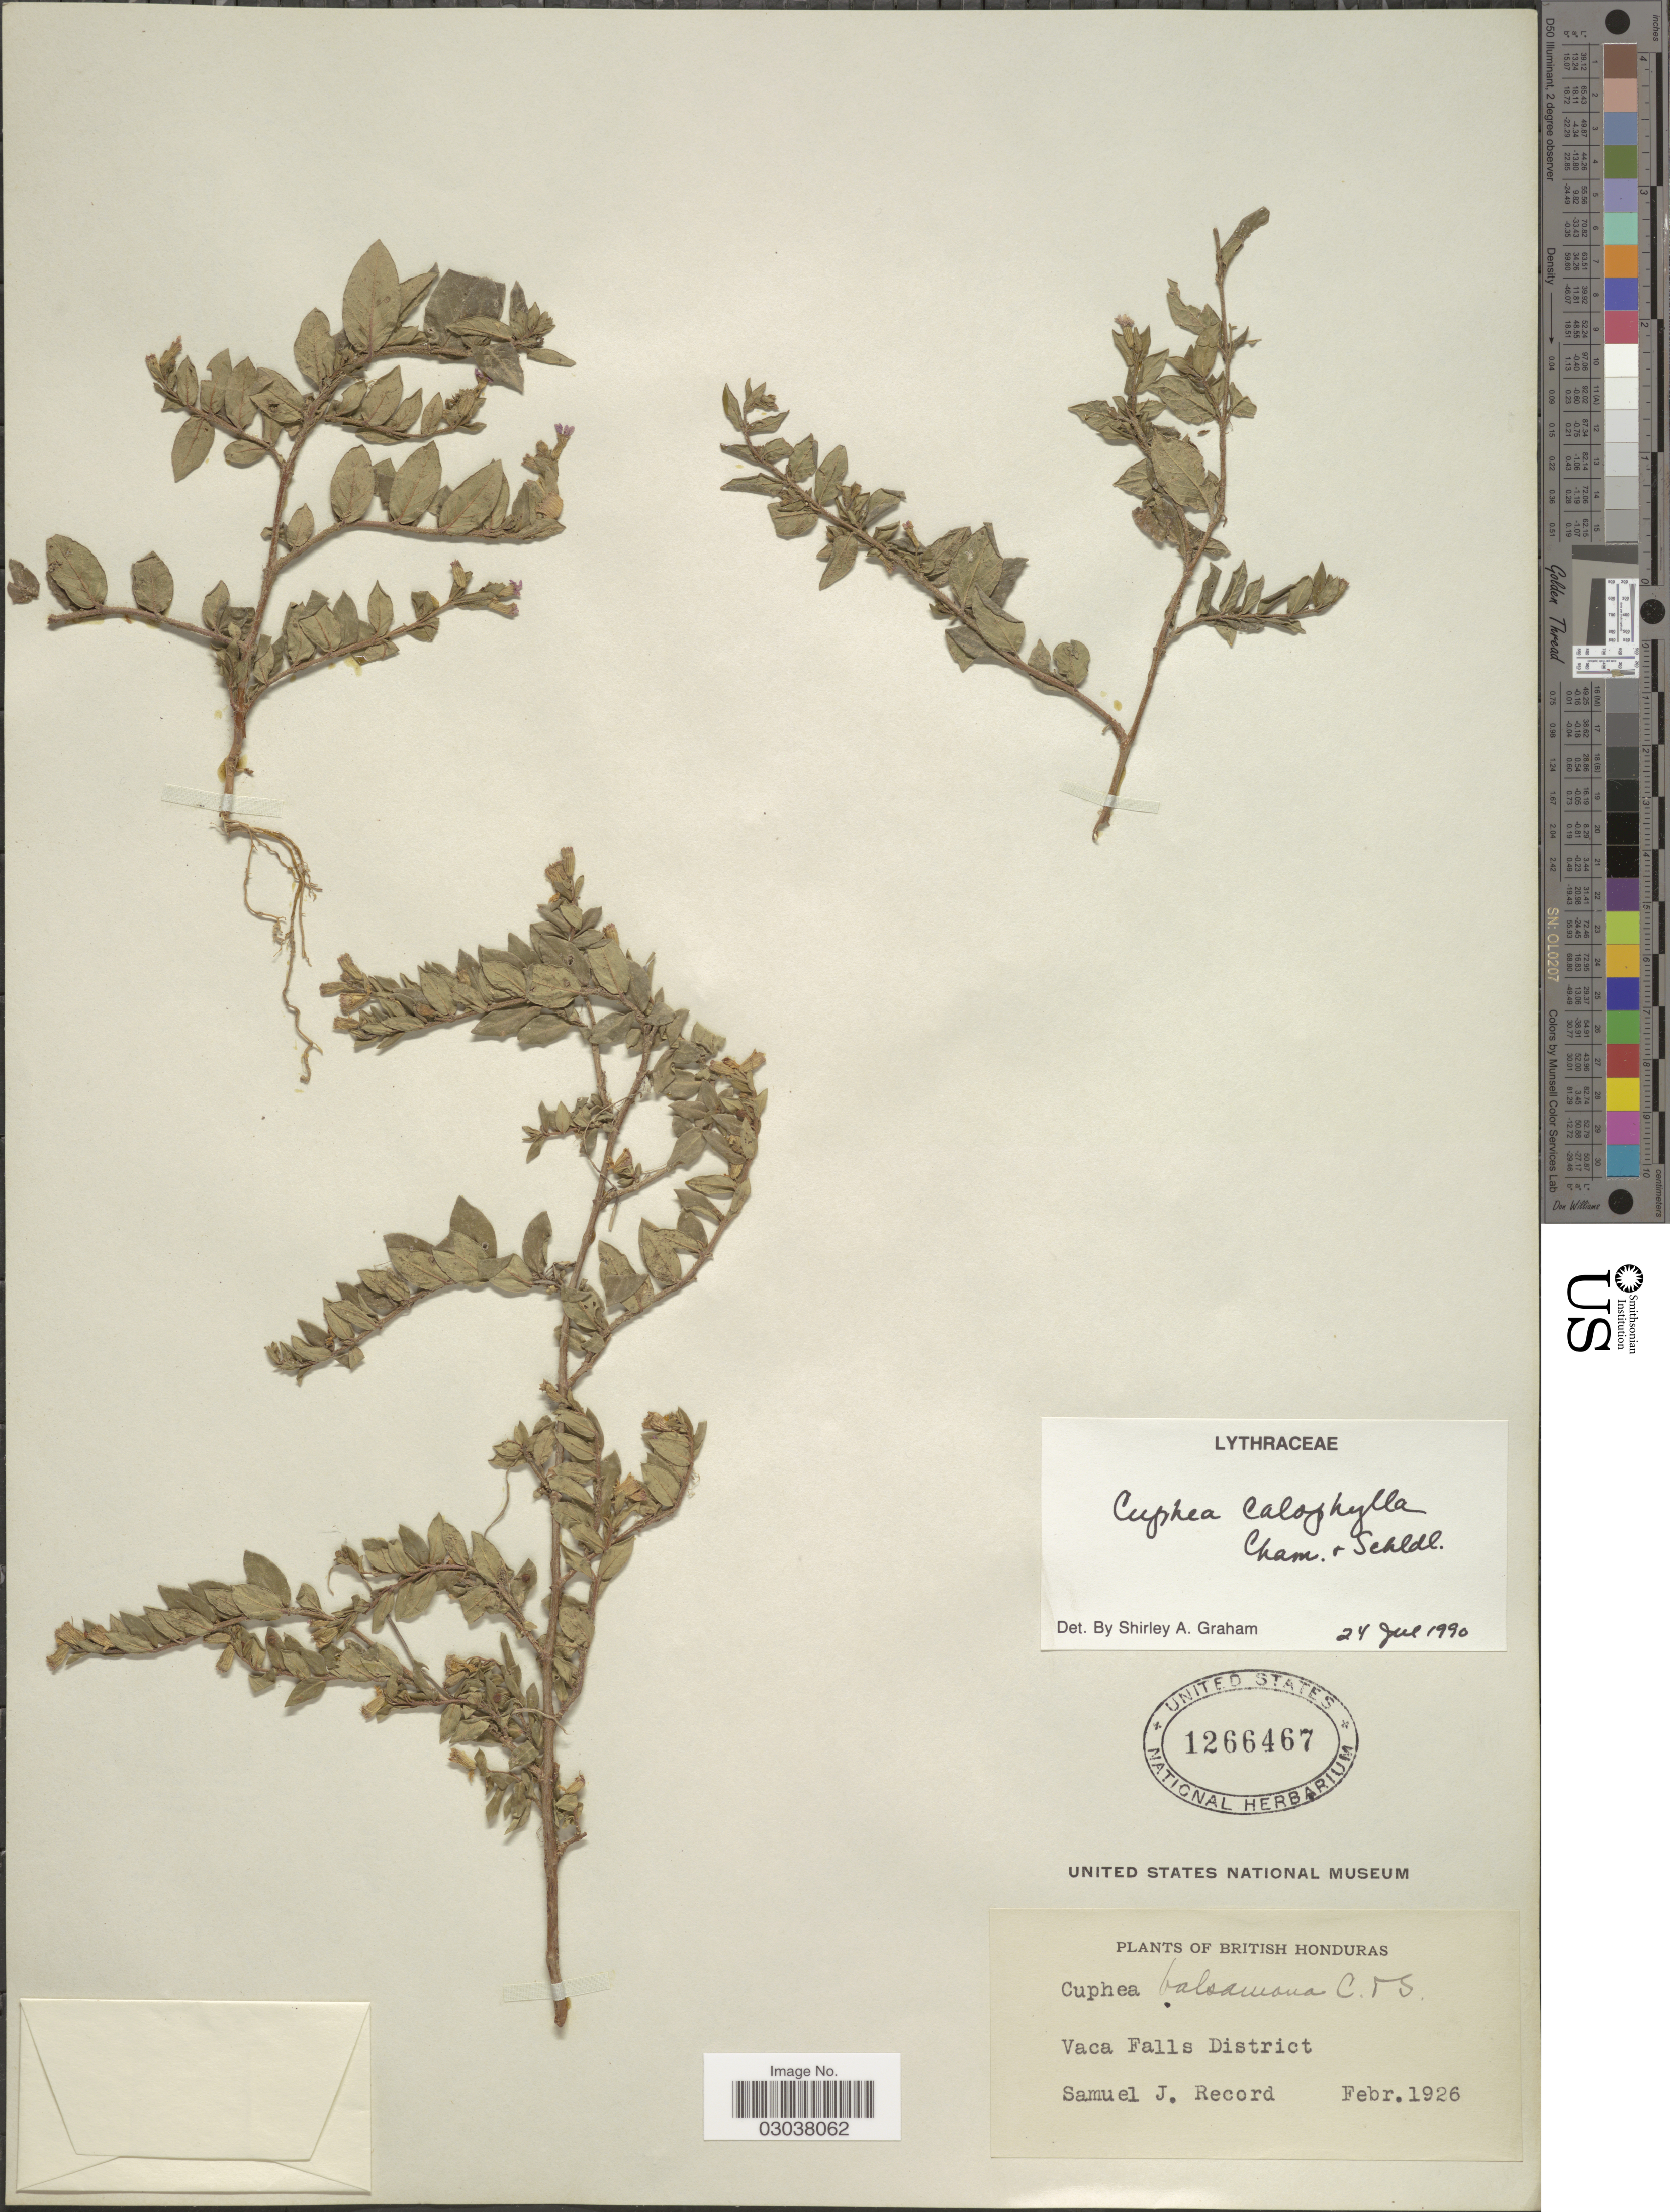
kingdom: Plantae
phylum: Tracheophyta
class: Magnoliopsida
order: Myrtales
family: Lythraceae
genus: Cuphea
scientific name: Cuphea calophylla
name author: Cham. & Schltdl.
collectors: S. J. Record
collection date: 1926-02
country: Belize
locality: British Honduras. Vaca Falls District.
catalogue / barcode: US 1266467